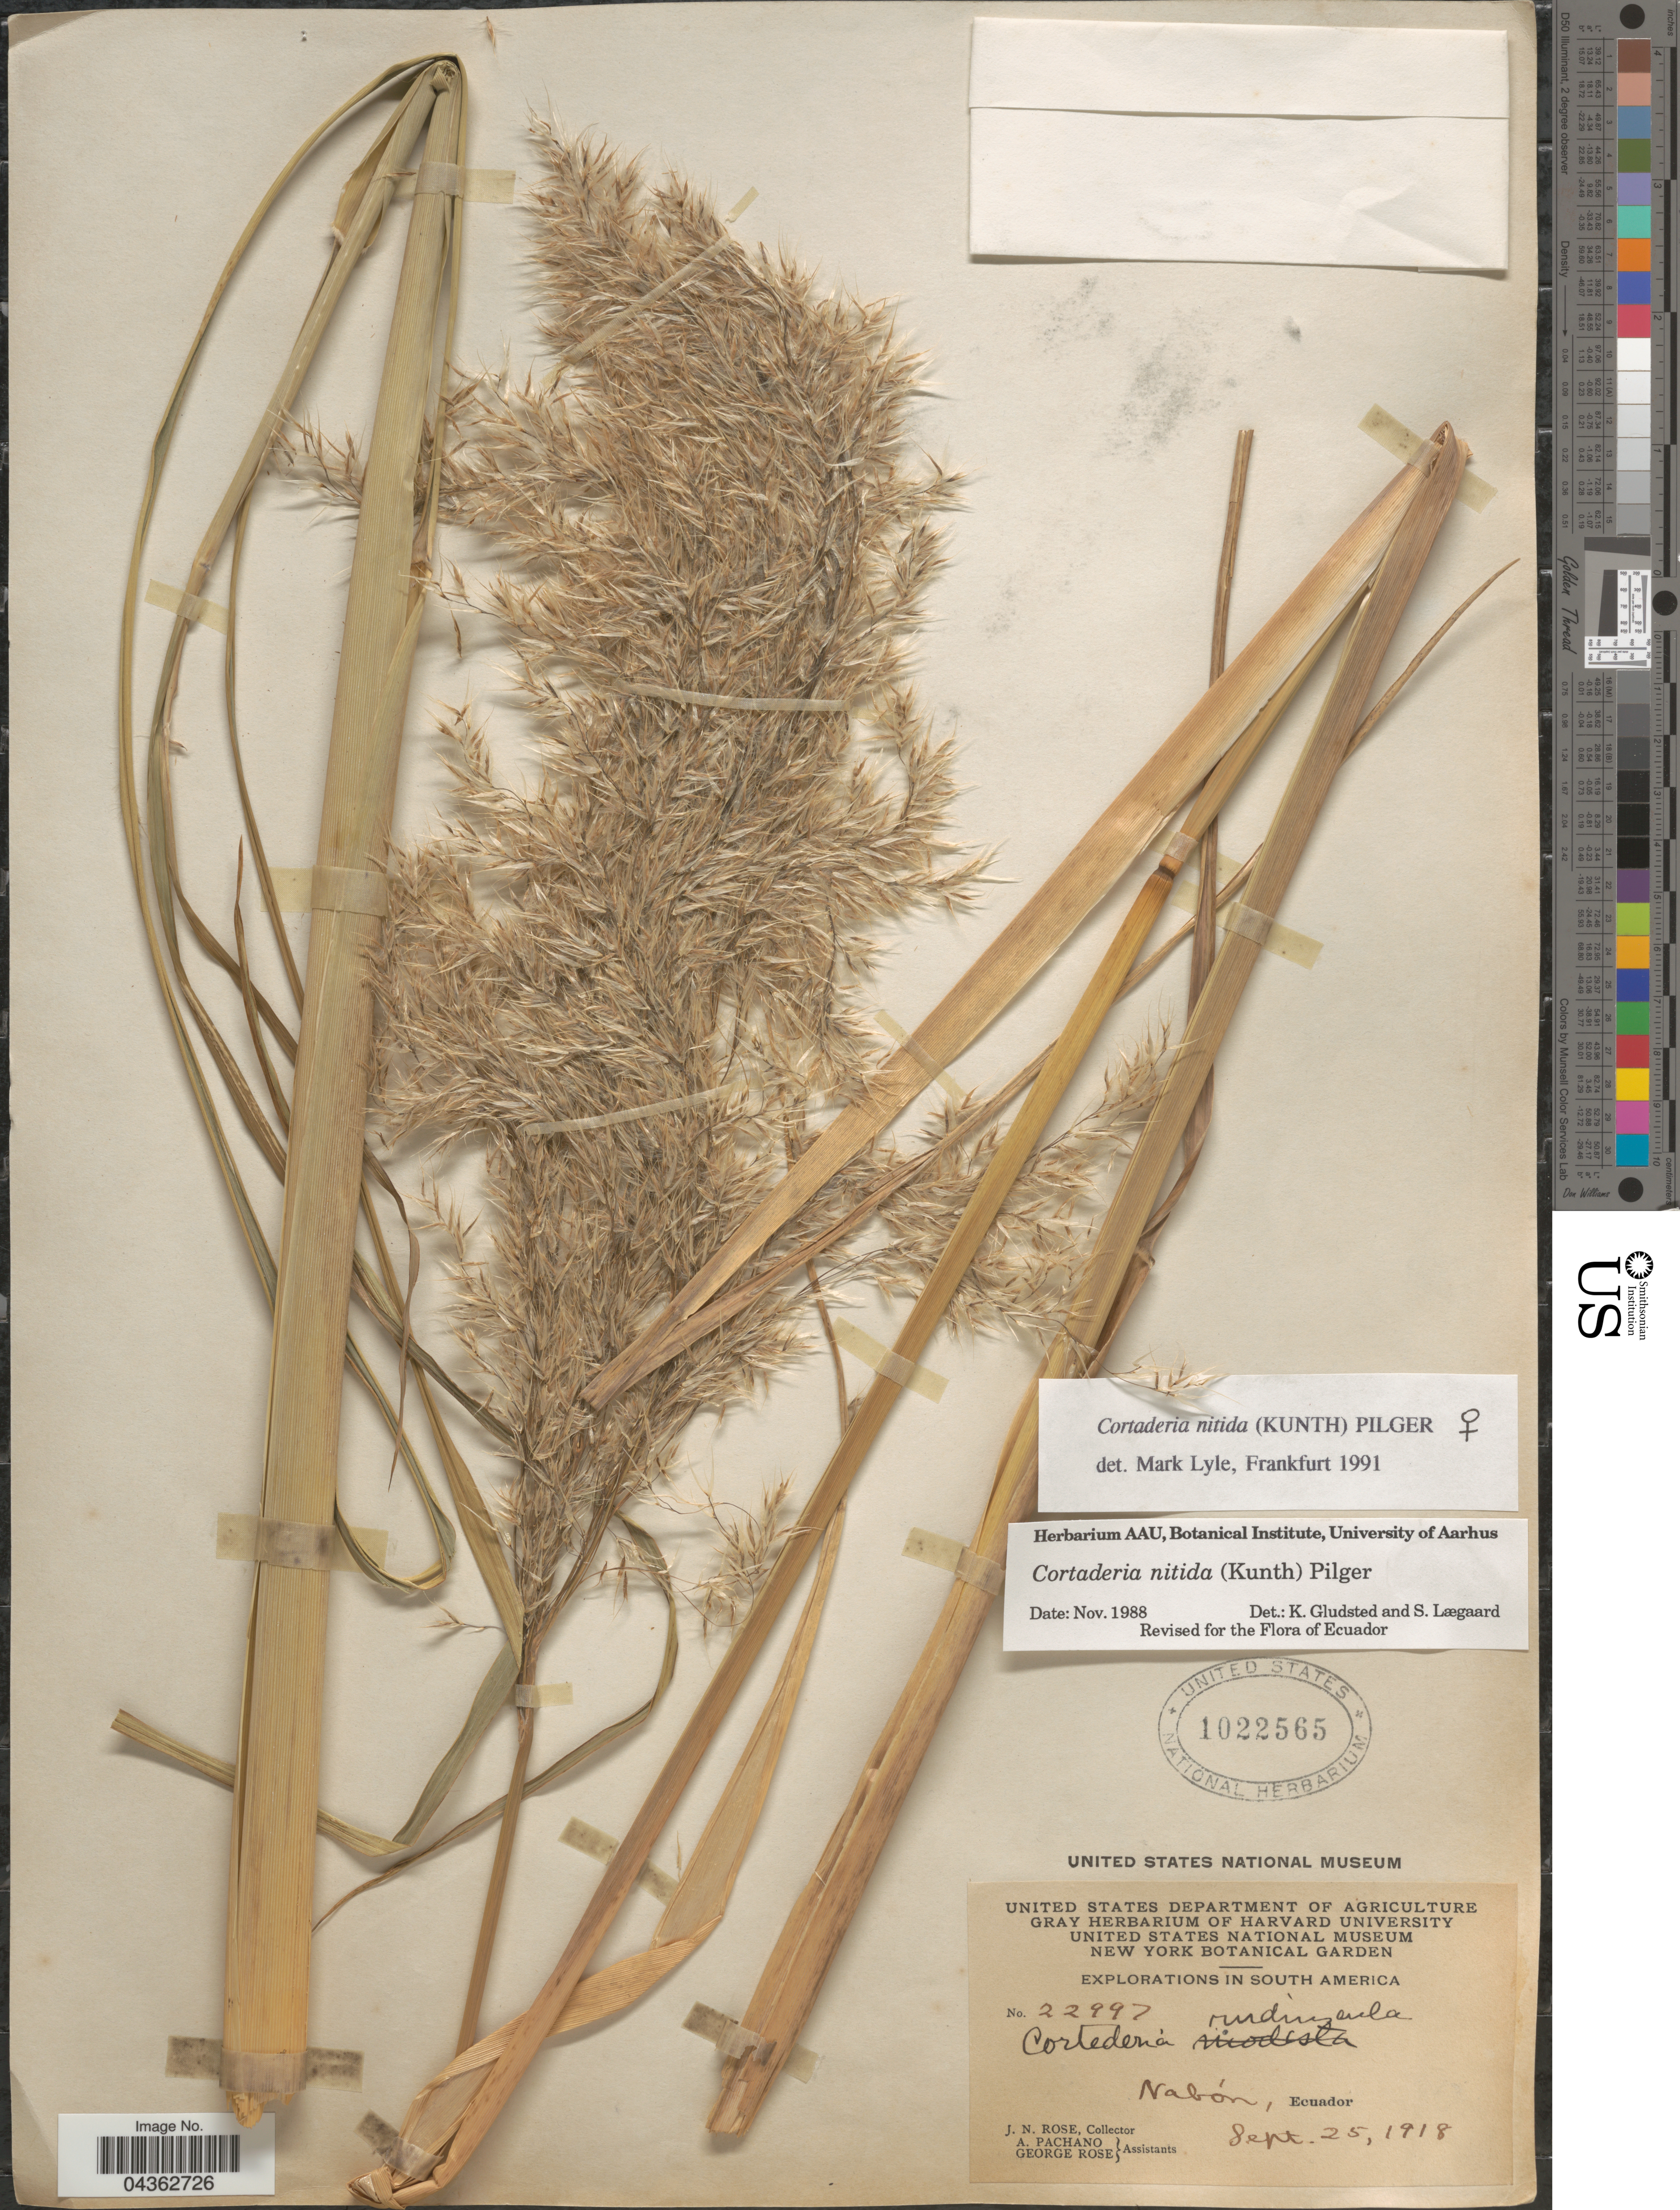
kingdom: Plantae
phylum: Tracheophyta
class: Liliopsida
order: Poales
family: Poaceae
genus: Cortaderia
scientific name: Cortaderia nitida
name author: (Kunth) Pilg.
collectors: J. N. Rose, A. Pachano & G. Rose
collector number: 22997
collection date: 1918-09-25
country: Ecuador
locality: Explorations in South America. Nabón.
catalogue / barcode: US 1022565